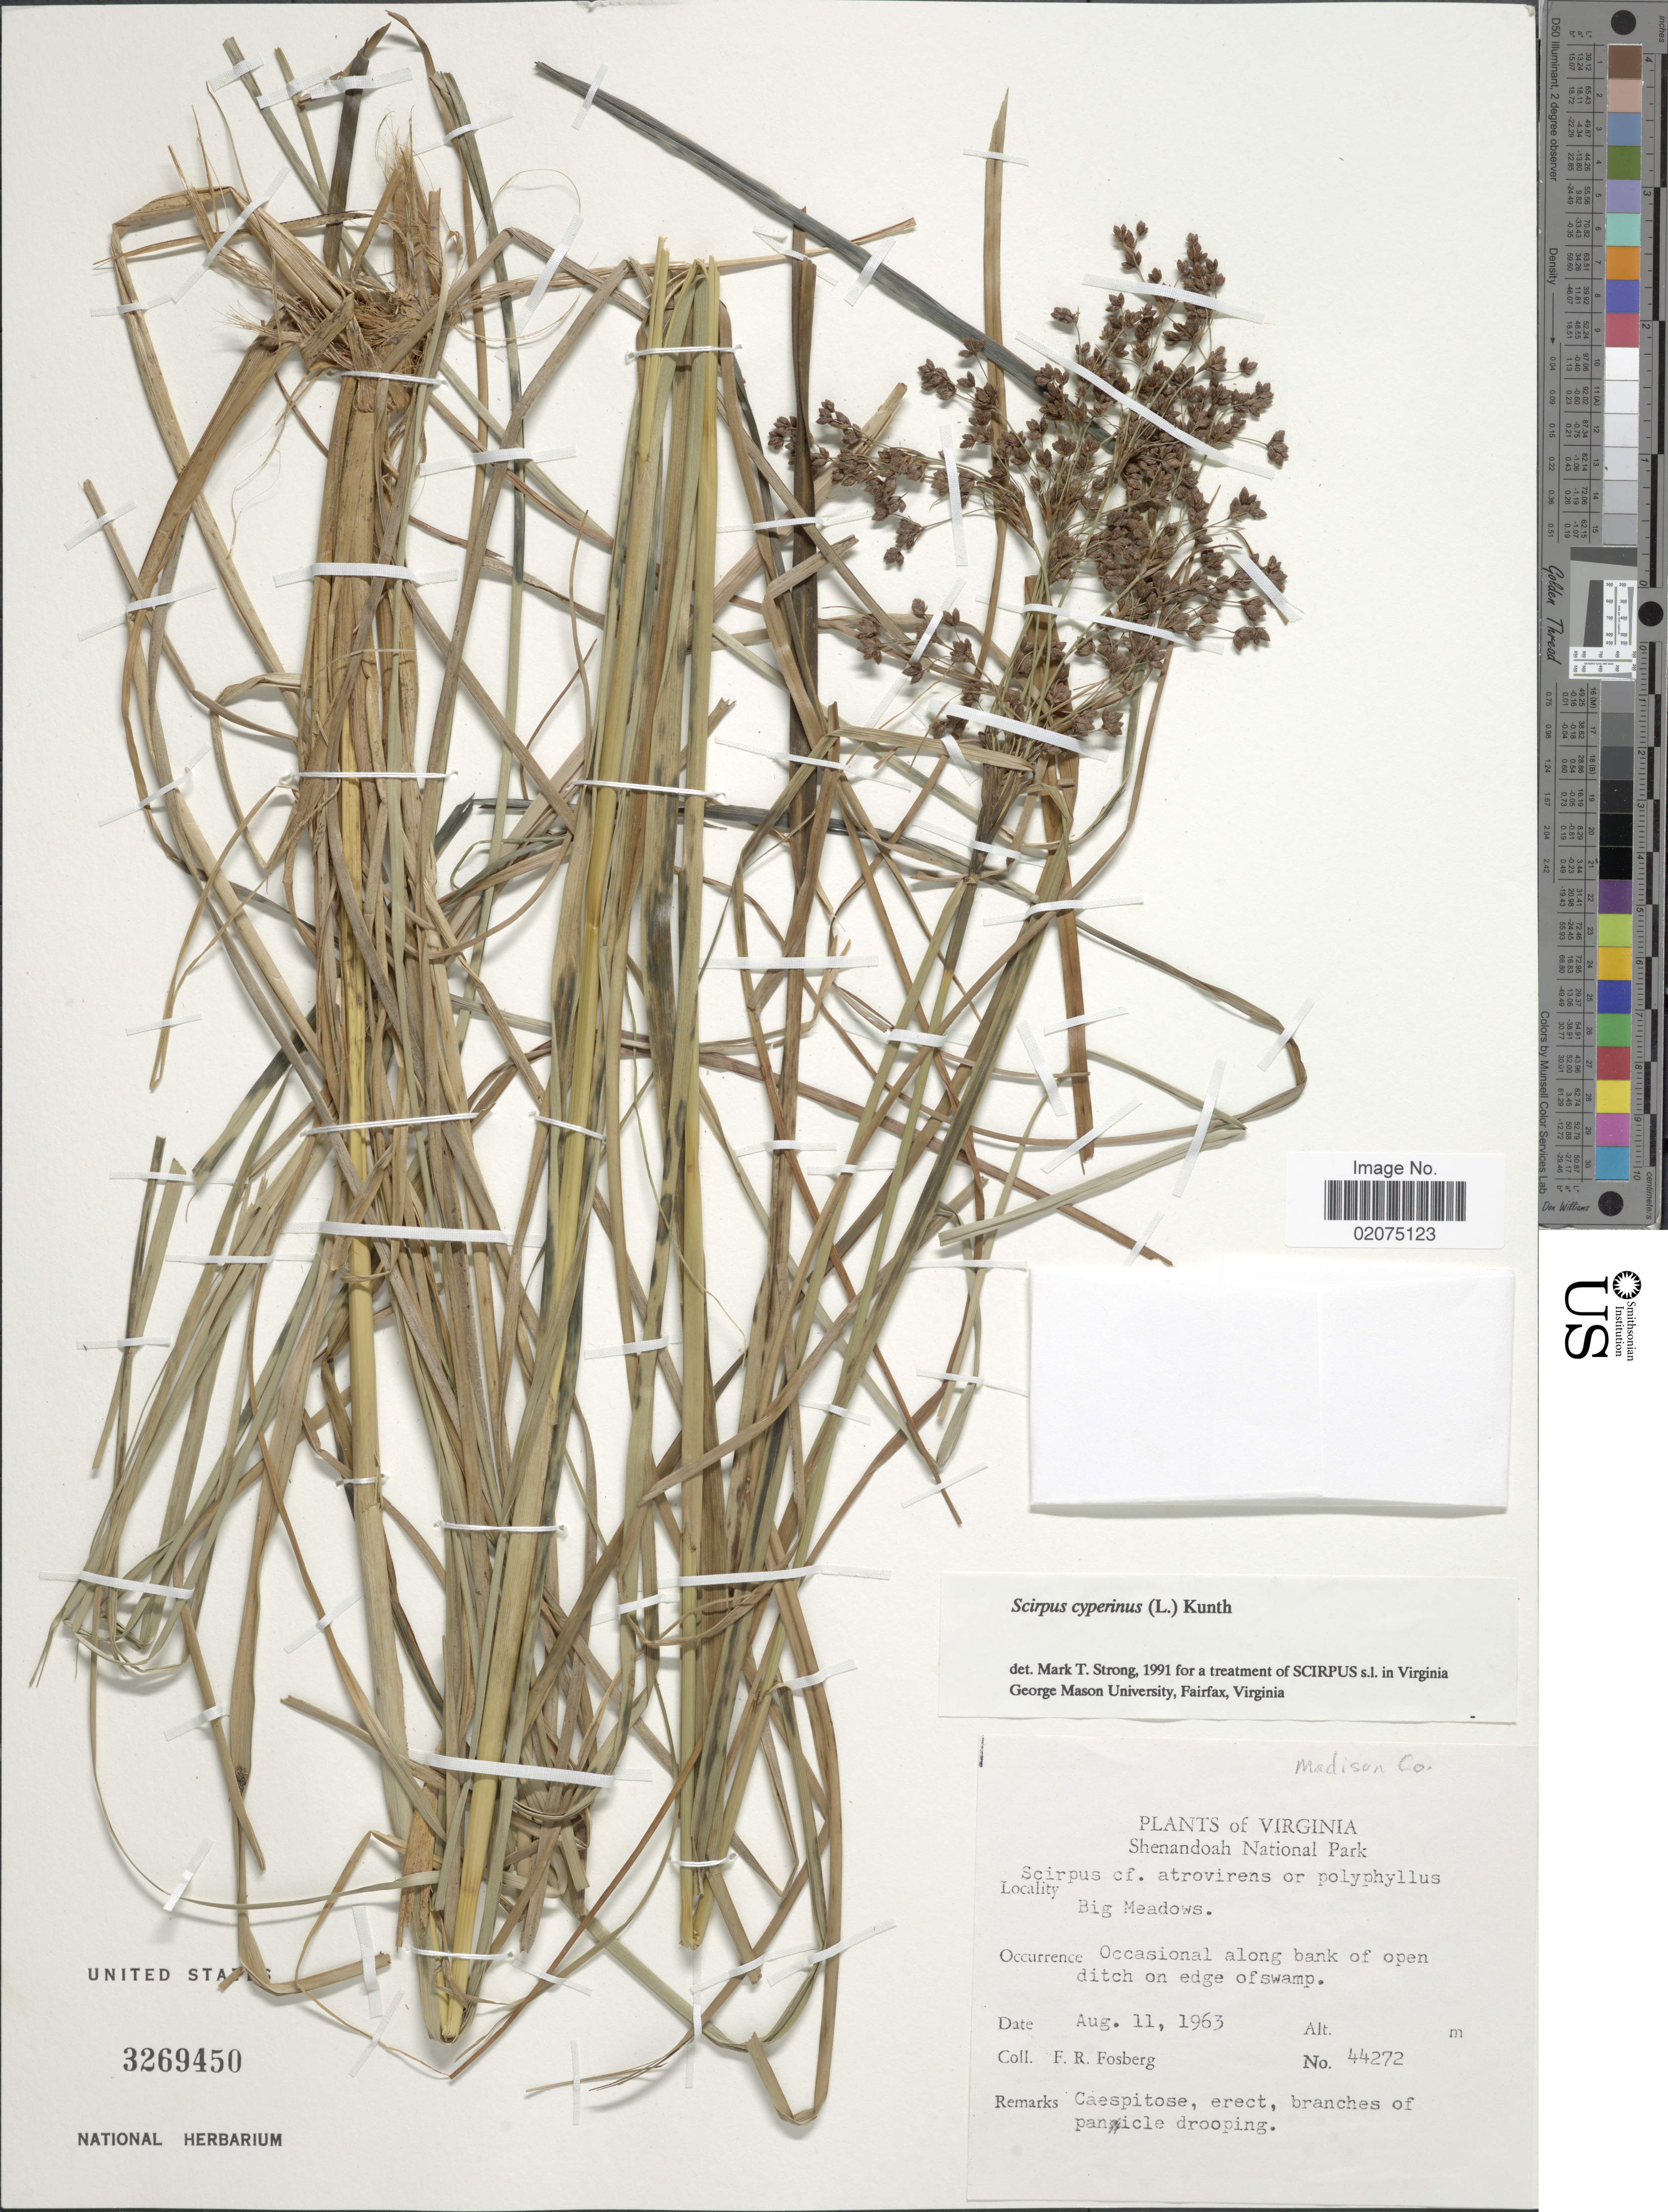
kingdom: Plantae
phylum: Tracheophyta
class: Liliopsida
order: Poales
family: Cyperaceae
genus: Scirpus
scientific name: Scirpus cyperinus (L.) Kunth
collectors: F. R. Fosberg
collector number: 44272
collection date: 1963-08-11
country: United States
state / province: Virginia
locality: Shenandoah National Park, Big Meadows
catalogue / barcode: US 3269450